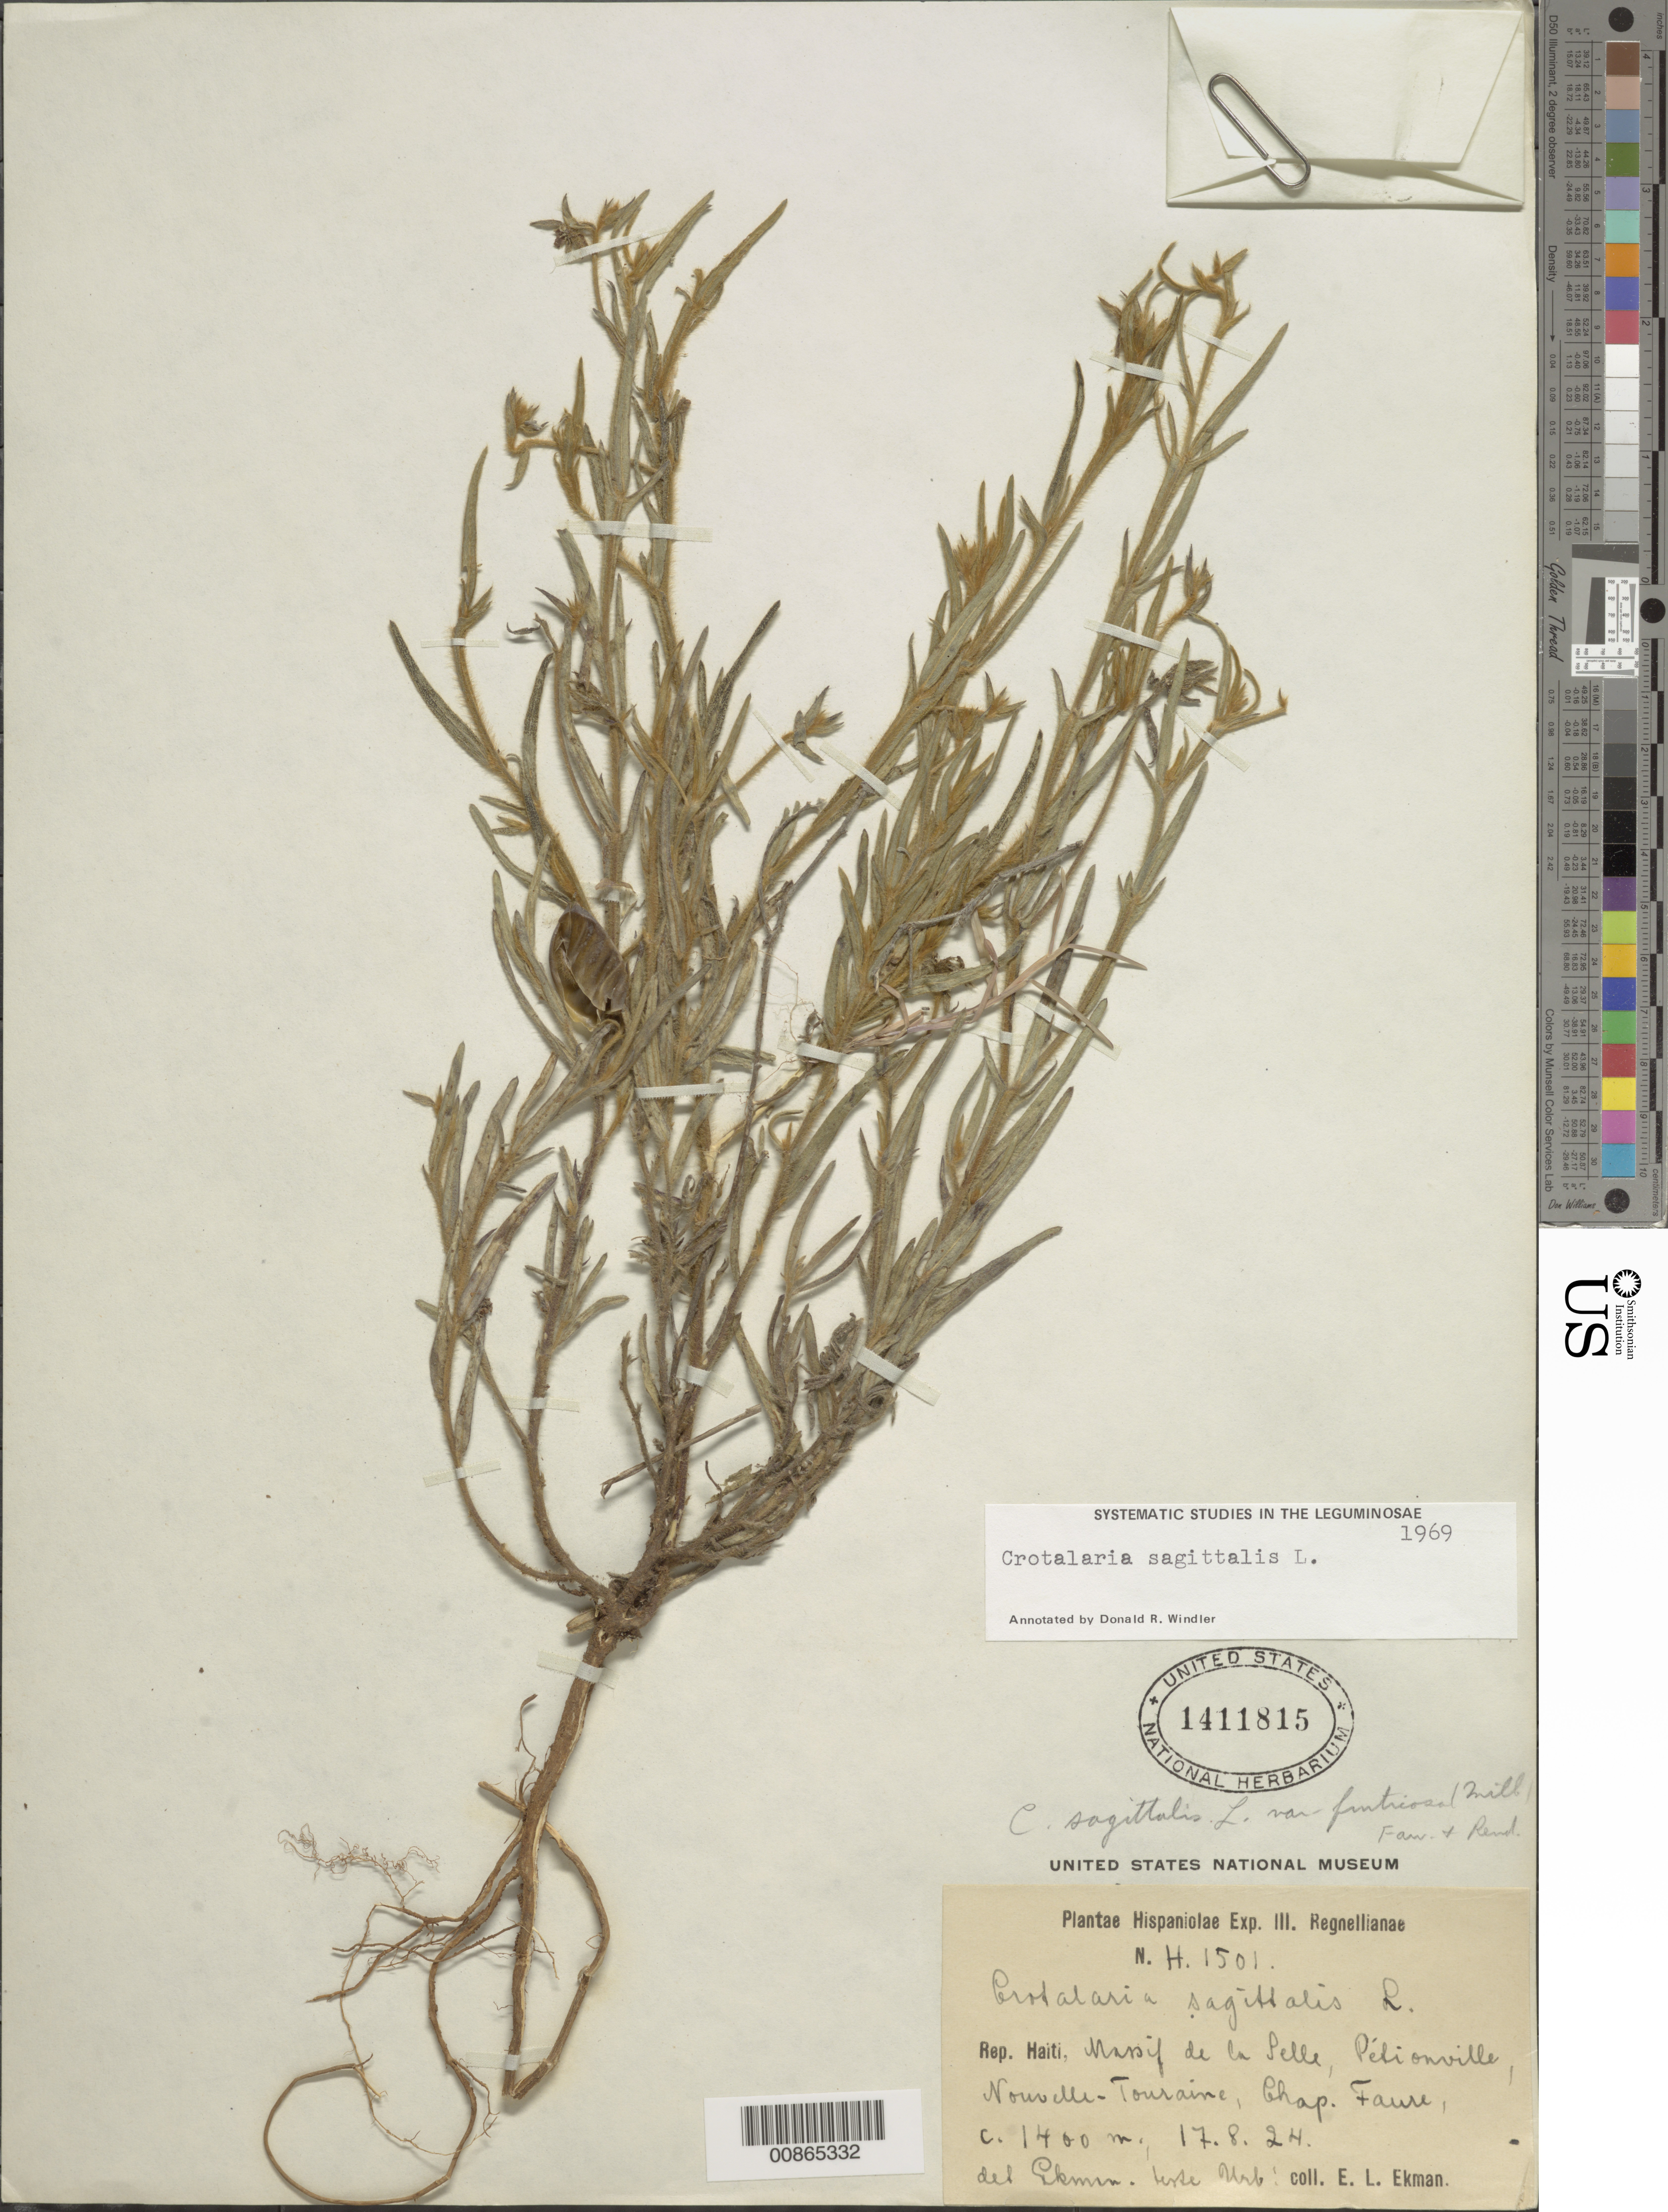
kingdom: Plantae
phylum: Tracheophyta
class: Magnoliopsida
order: Fabales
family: Fabaceae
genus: Crotalaria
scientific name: Crotalaria sagittalis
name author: L.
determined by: Windler, D. R.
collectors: E. L. Ekman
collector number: H 1501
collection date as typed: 17 Aug 1924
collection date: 1924-08-17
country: Haiti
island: Hispaniola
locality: Massif de la Selle, Pétionville, Nouvelle-Touraine, Chap. Faure.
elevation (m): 1400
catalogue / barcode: US 1411815